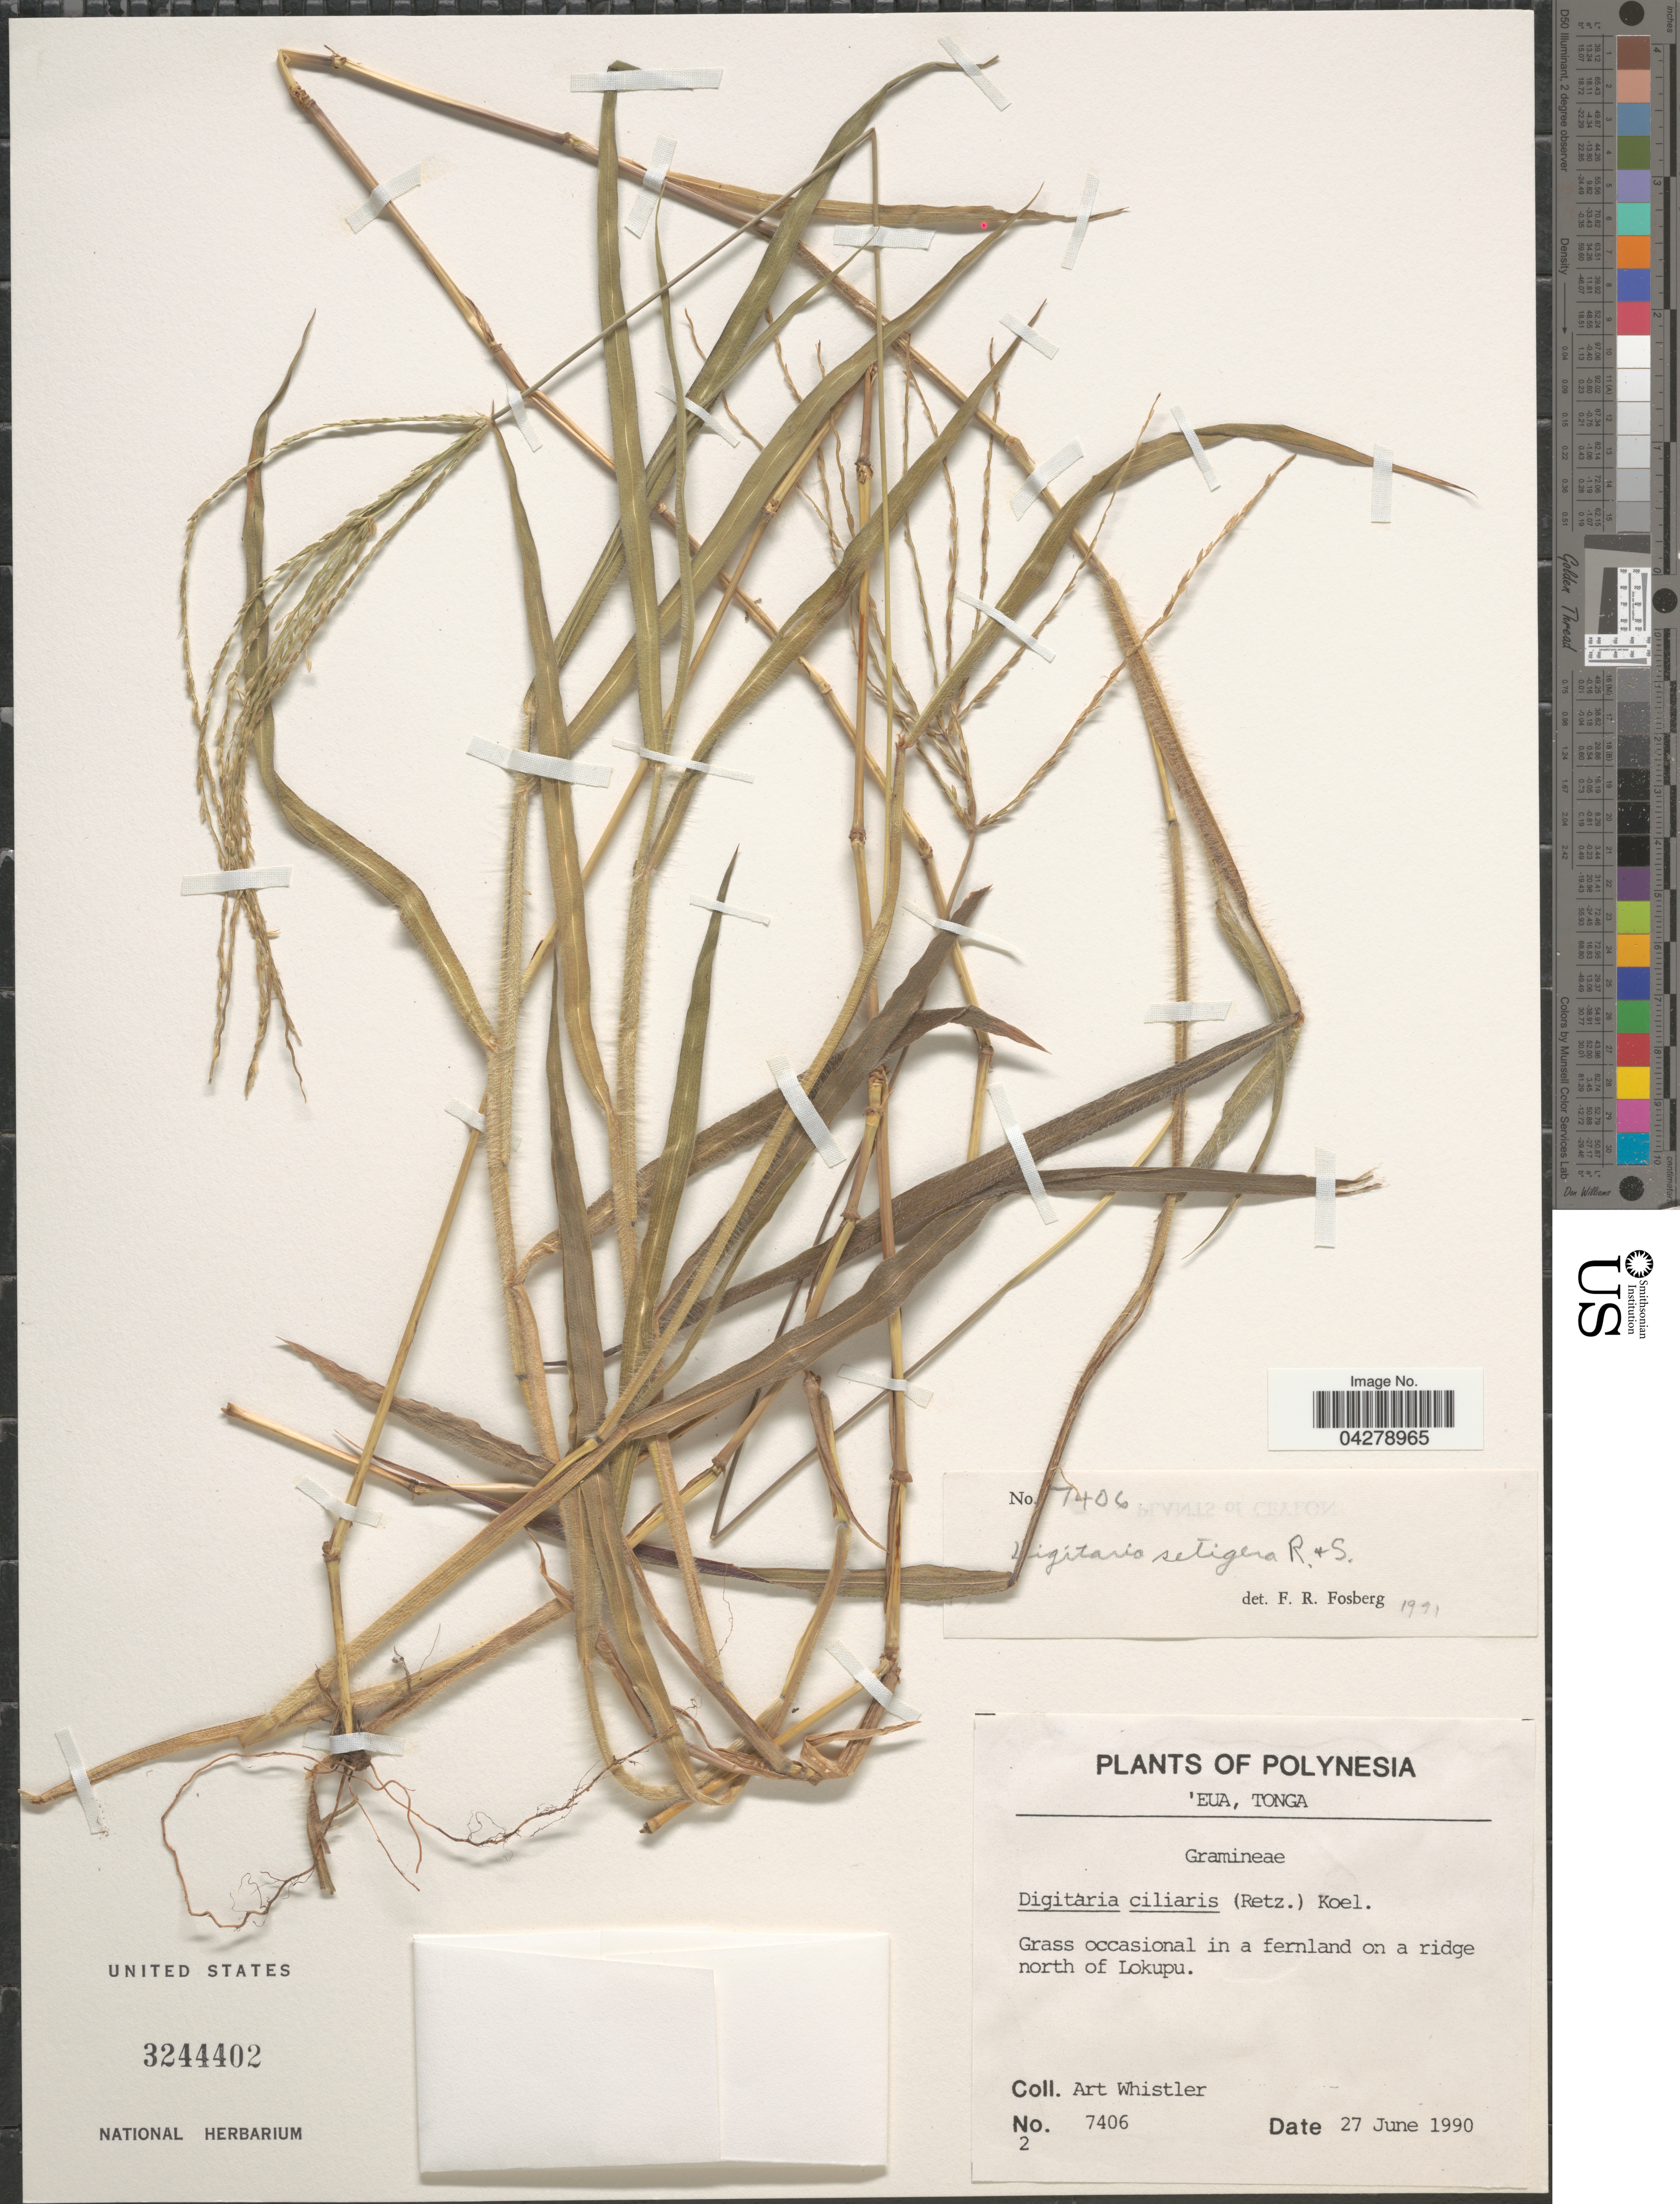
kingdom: Plantae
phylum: Tracheophyta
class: Liliopsida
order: Poales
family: Poaceae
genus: Digitaria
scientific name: Digitaria ciliaris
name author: (Retz.) Koeler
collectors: A. Whistler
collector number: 7406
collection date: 1990-06-27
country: Tonga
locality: Polynesia. 'EUA. Grass occasional in a fernland on a ridge north of Lokupu.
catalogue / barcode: US 3244402